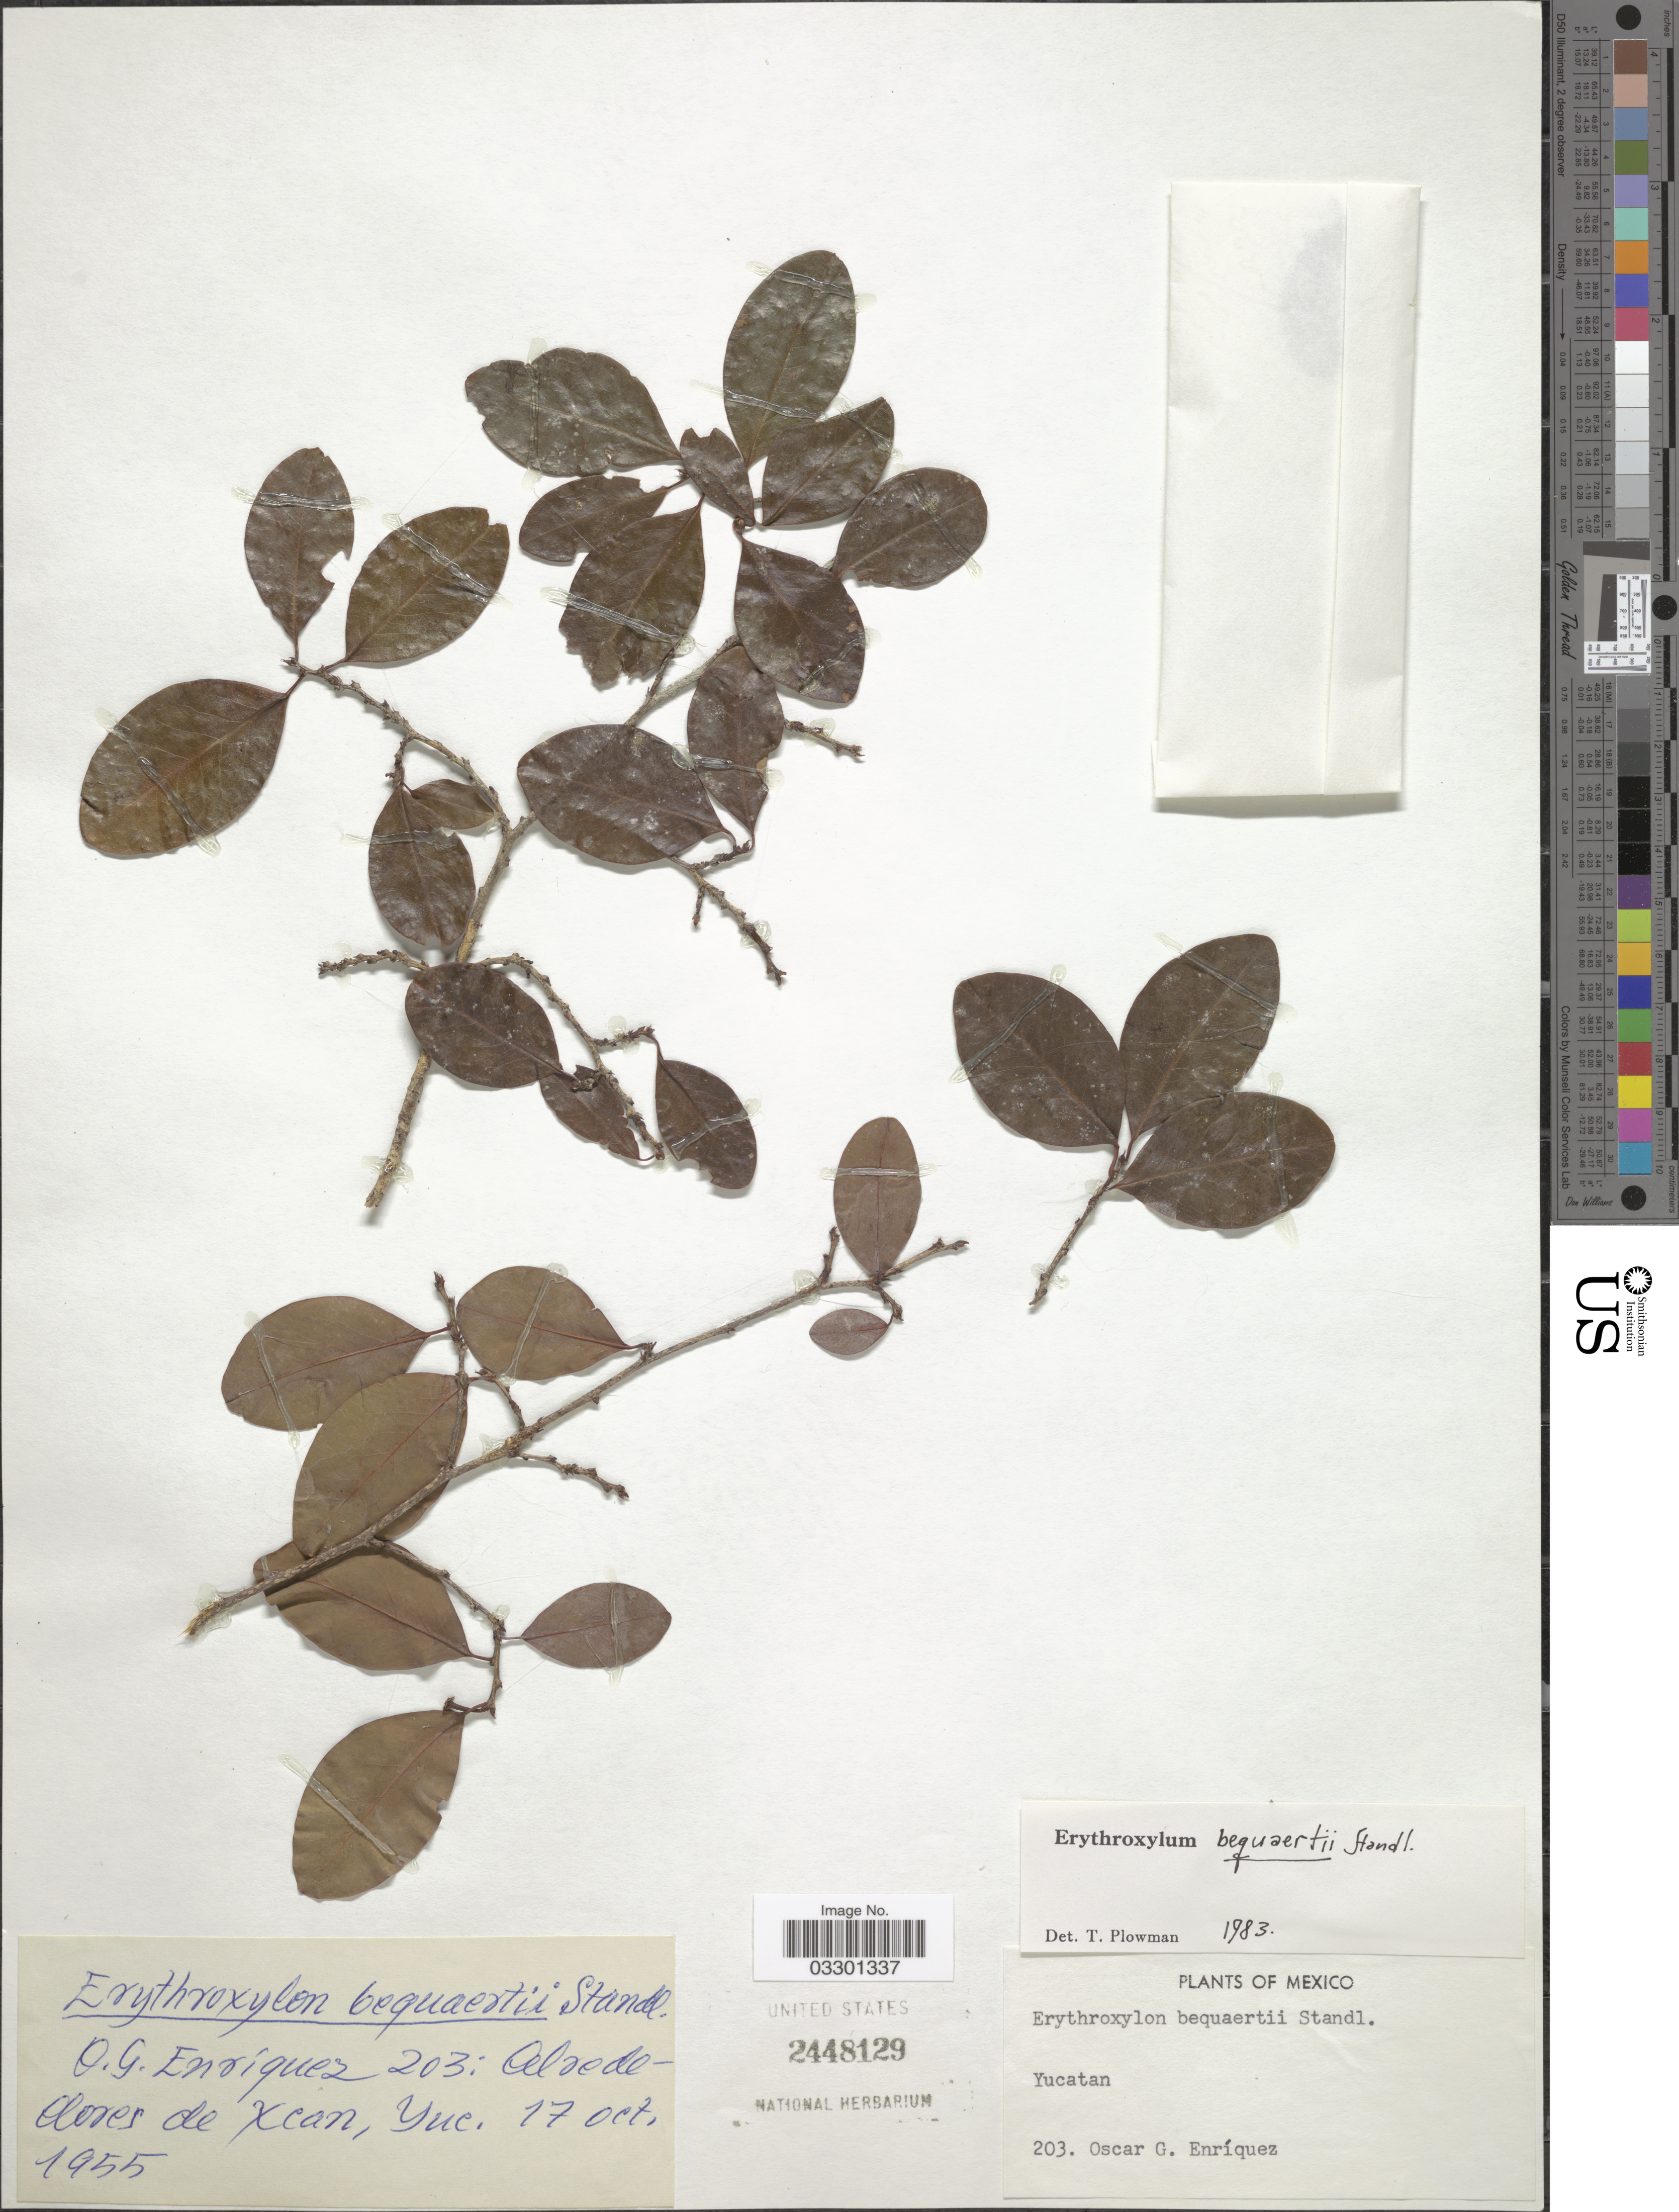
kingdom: Plantae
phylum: Tracheophyta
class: Magnoliopsida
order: Malpighiales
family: Erythroxylaceae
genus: Erythroxylum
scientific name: Erythroxylum bequaertii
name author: Standl.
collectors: O. Enriquez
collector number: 203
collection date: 1955-10-17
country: Mexico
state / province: Yucatán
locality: Alrededores de Xcan.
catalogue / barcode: US 2448129